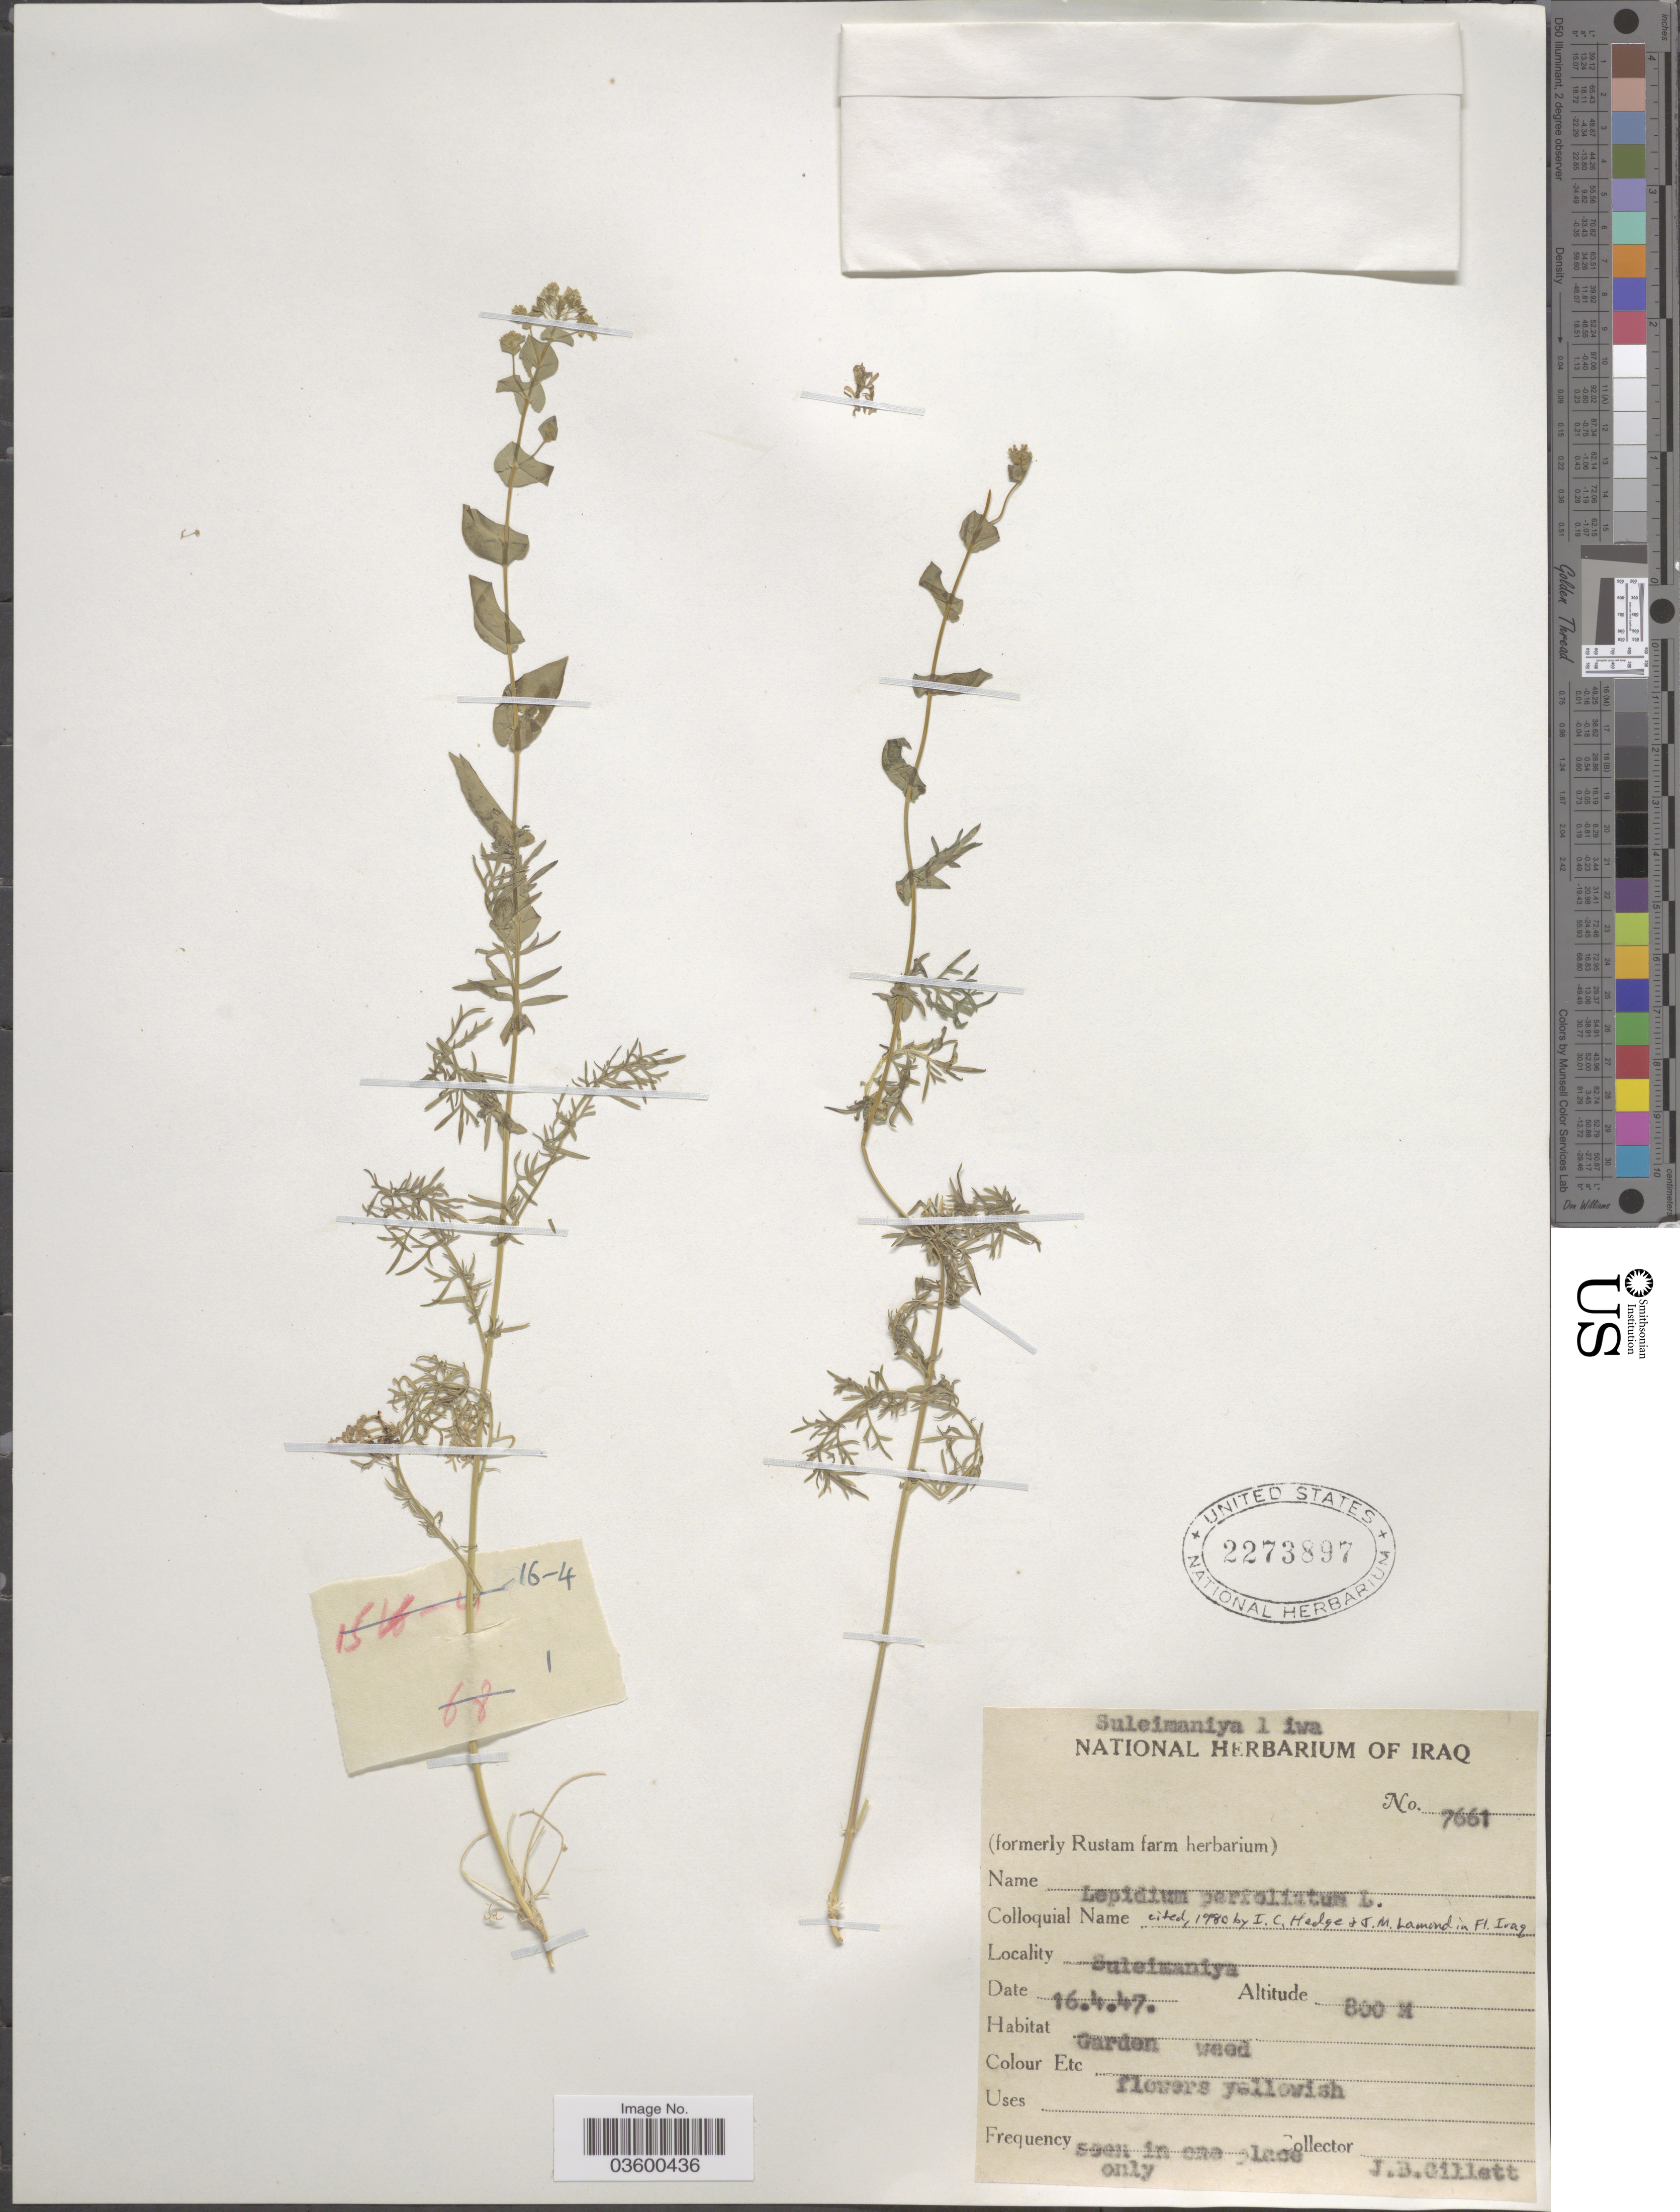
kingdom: Plantae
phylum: Tracheophyta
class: Magnoliopsida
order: Brassicales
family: Brassicaceae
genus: Lepidium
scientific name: Lepidium perfoliatum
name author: L.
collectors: J. B. Gillett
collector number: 7661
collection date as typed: Transcribed d/m/y: 16/4/47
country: Iraq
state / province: As Sulaymānīyah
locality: Suleimaniya liwa. Suleimaniya.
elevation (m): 800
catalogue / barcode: US 2273897